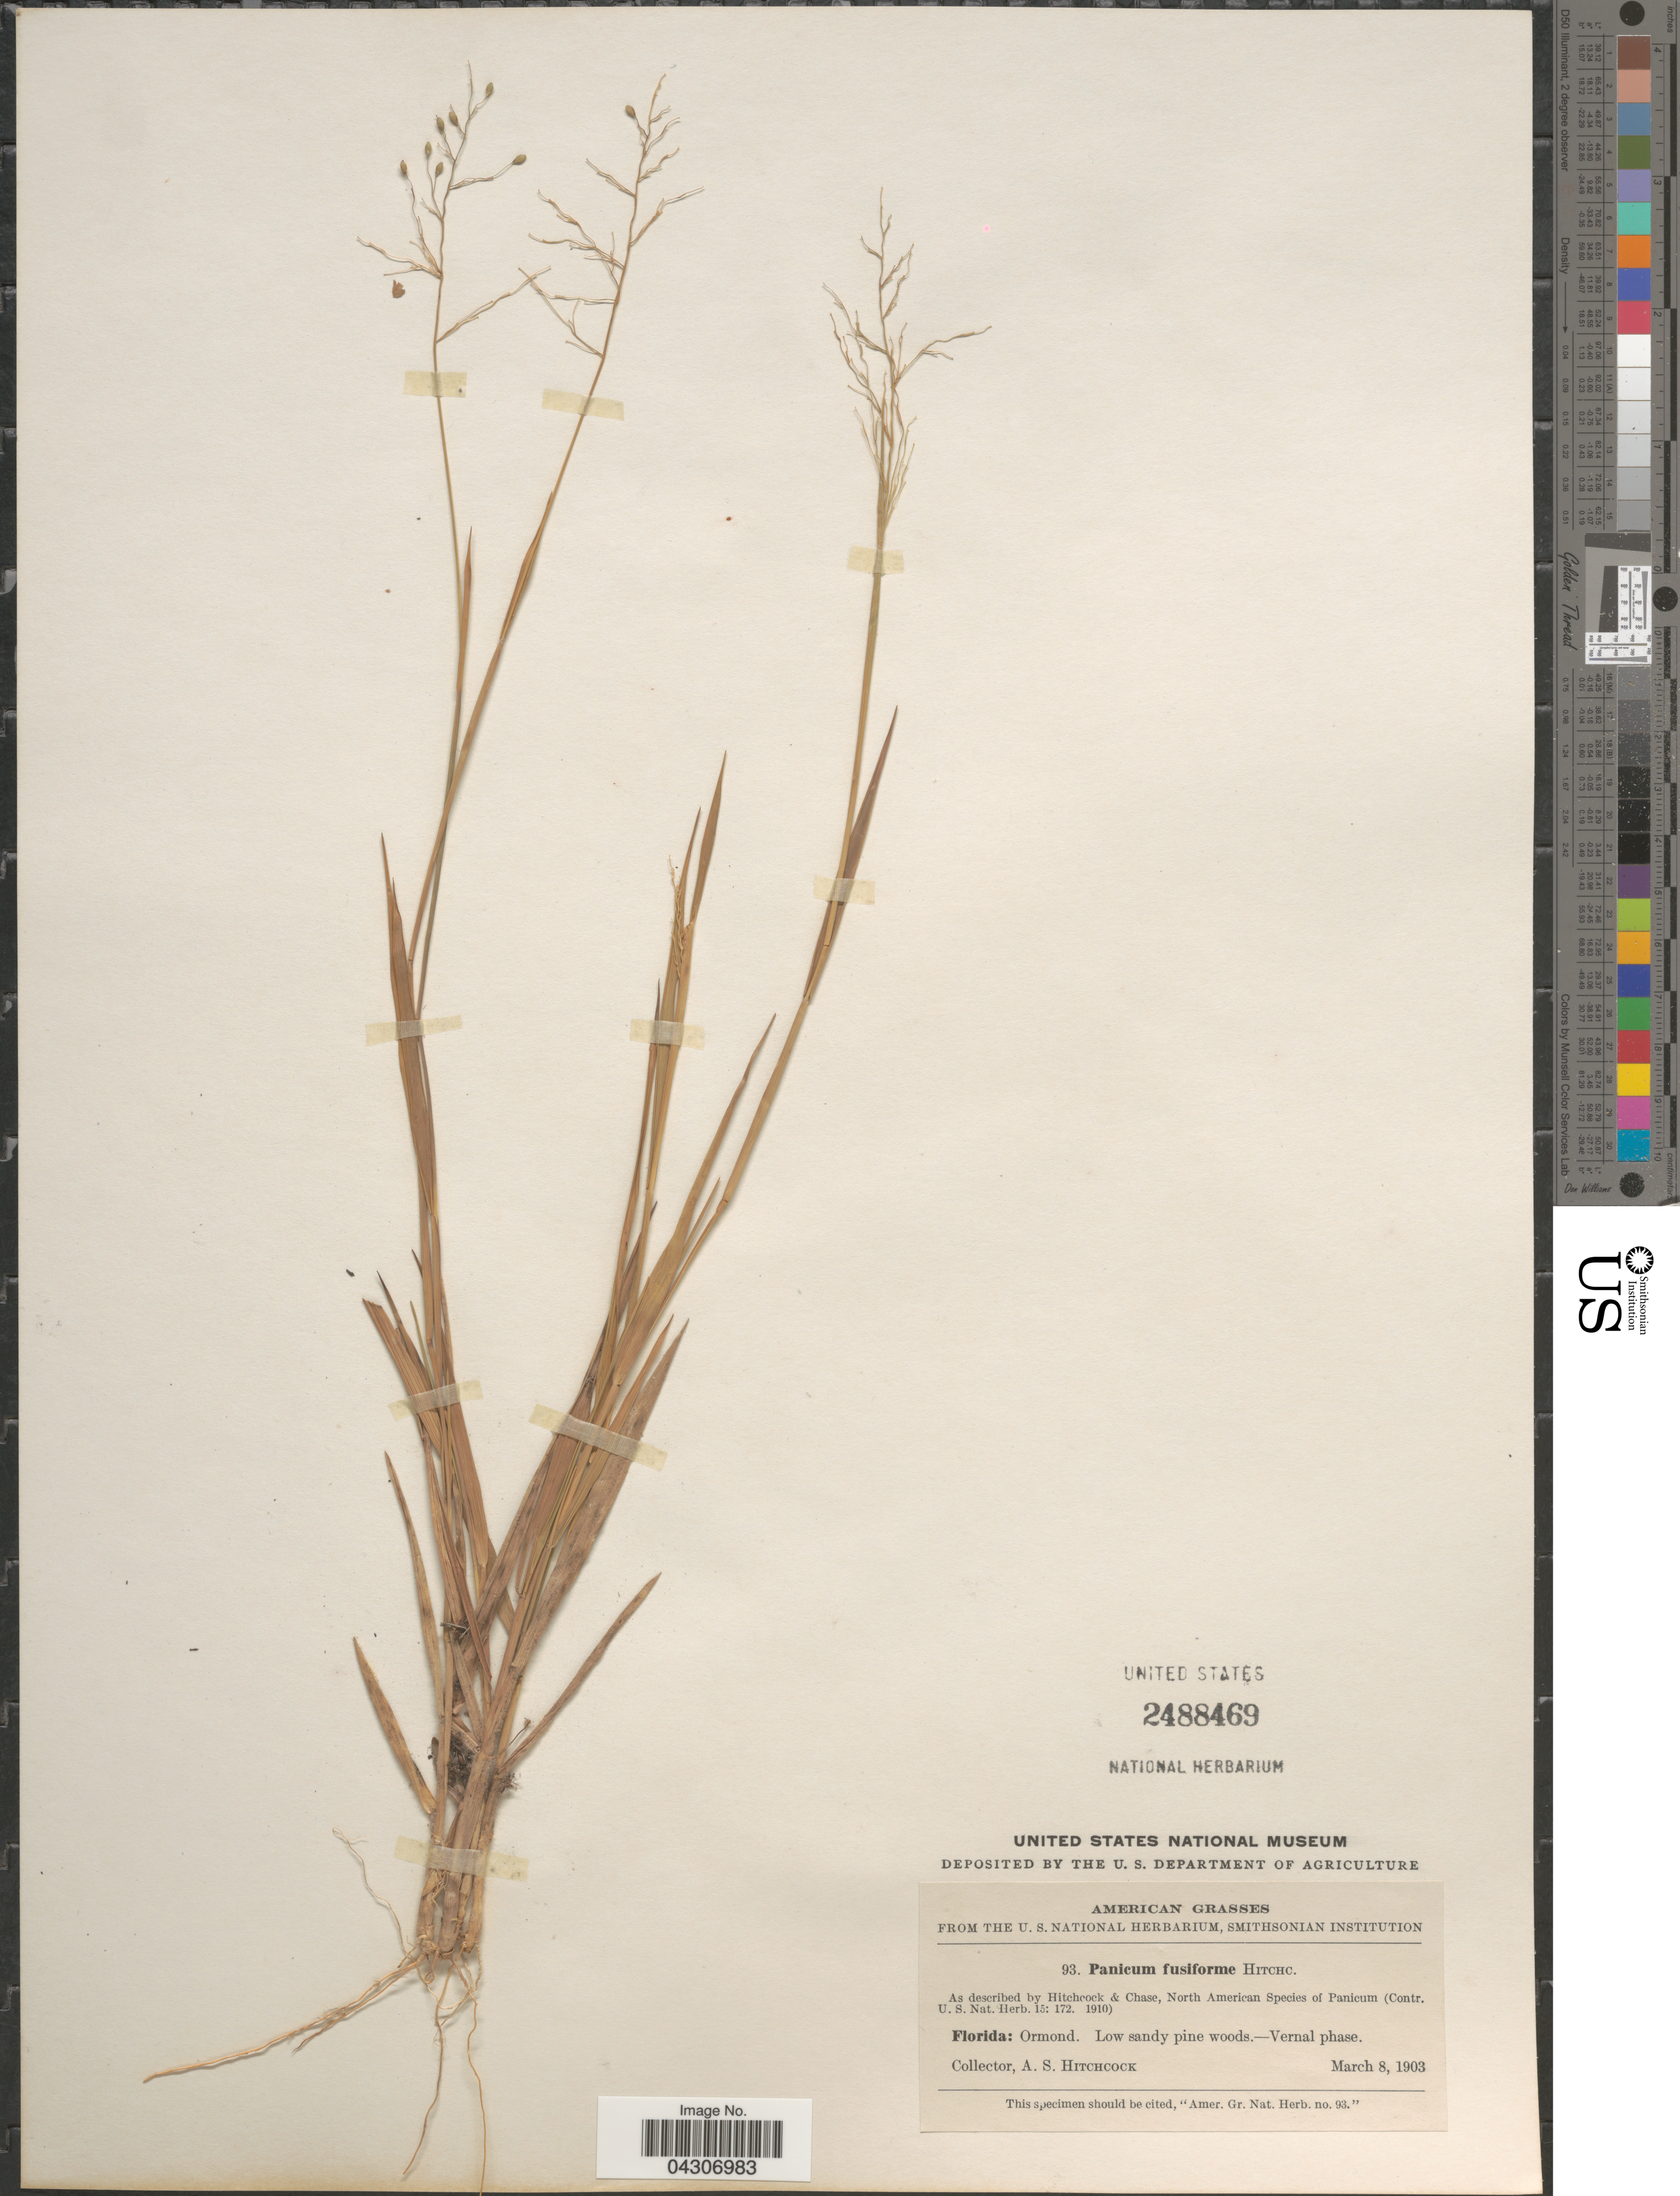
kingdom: Plantae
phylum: Tracheophyta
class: Liliopsida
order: Poales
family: Poaceae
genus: Dichanthelium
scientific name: Dichanthelium aciculare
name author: (Desv. ex Poir.) Gould & C.A. Clark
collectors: A. S. Hitchcock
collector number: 93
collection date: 1903-03-08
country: United States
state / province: Florida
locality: Ormond.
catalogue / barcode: US 2488469